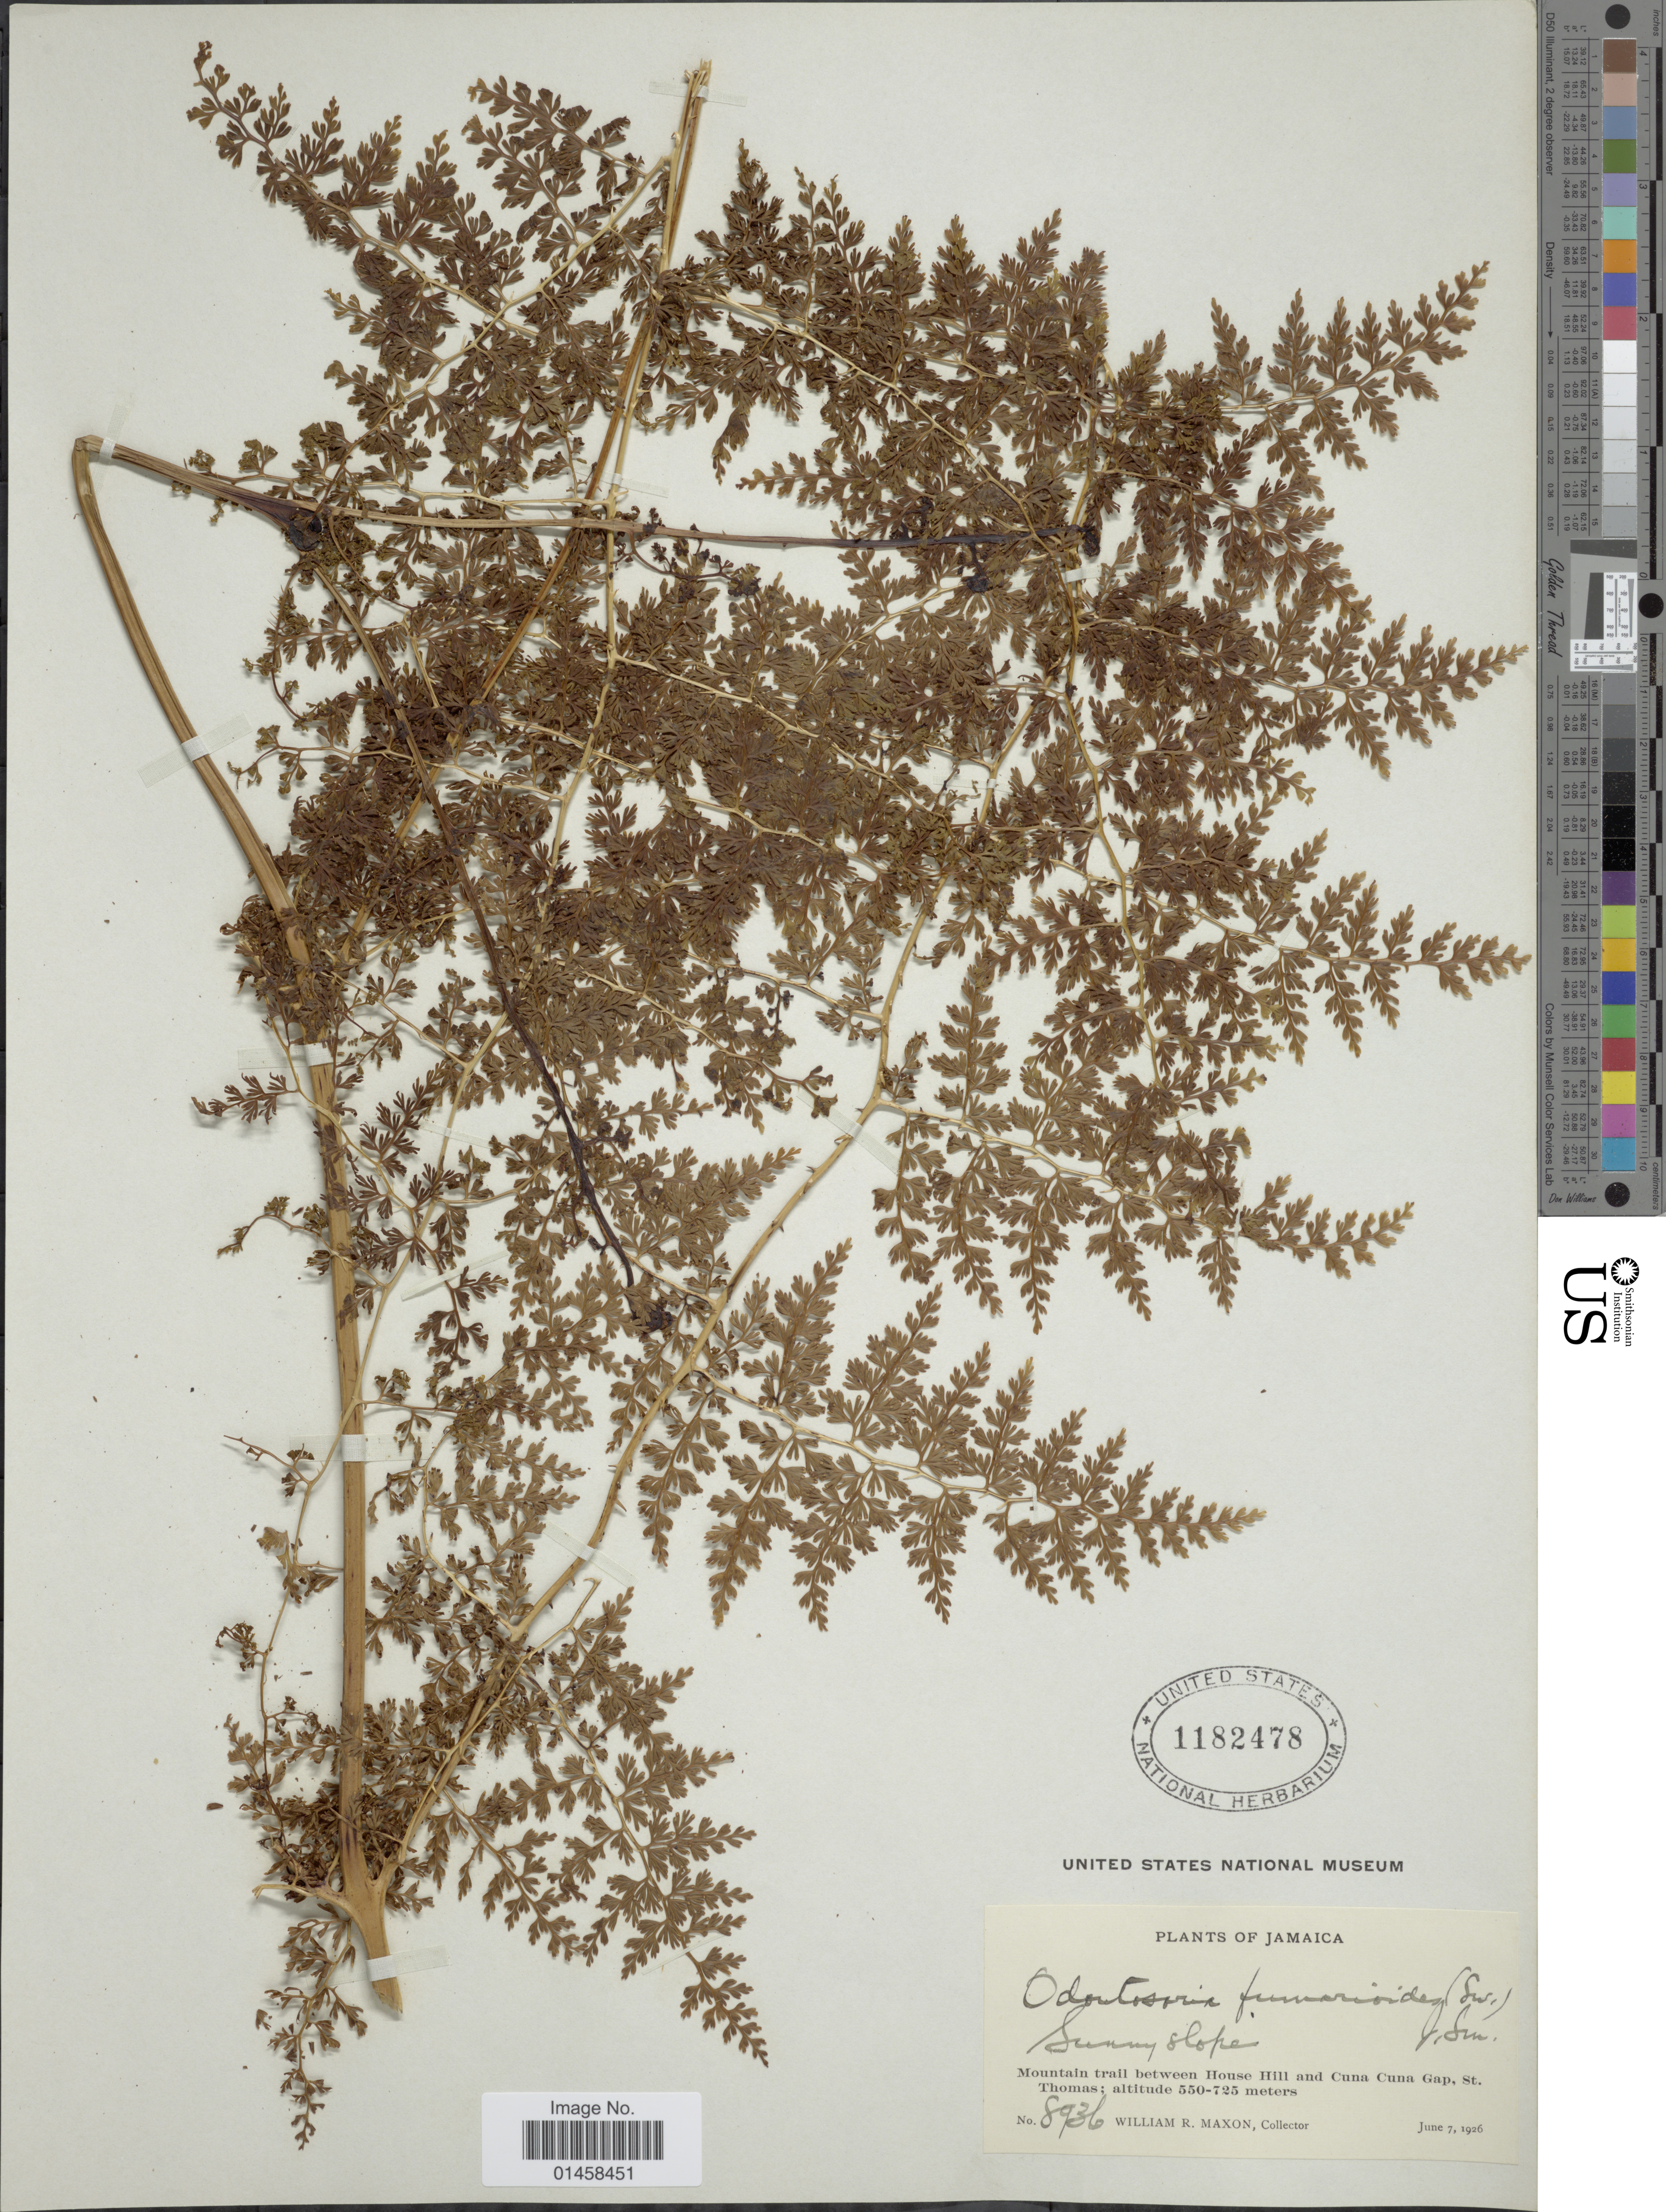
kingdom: Plantae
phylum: Tracheophyta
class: Polypodiopsida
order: Polypodiales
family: Lindsaeaceae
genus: Odontosoria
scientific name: Odontosoria fumarioides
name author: (Sw.) J. Sm.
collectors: W. R. Maxon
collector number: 8936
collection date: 1926-06-07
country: Jamaica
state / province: Saint Thomas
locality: Mountain trail between House Hill and Cuna Cuna Gap, St. Thomas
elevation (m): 550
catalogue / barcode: US 1182478